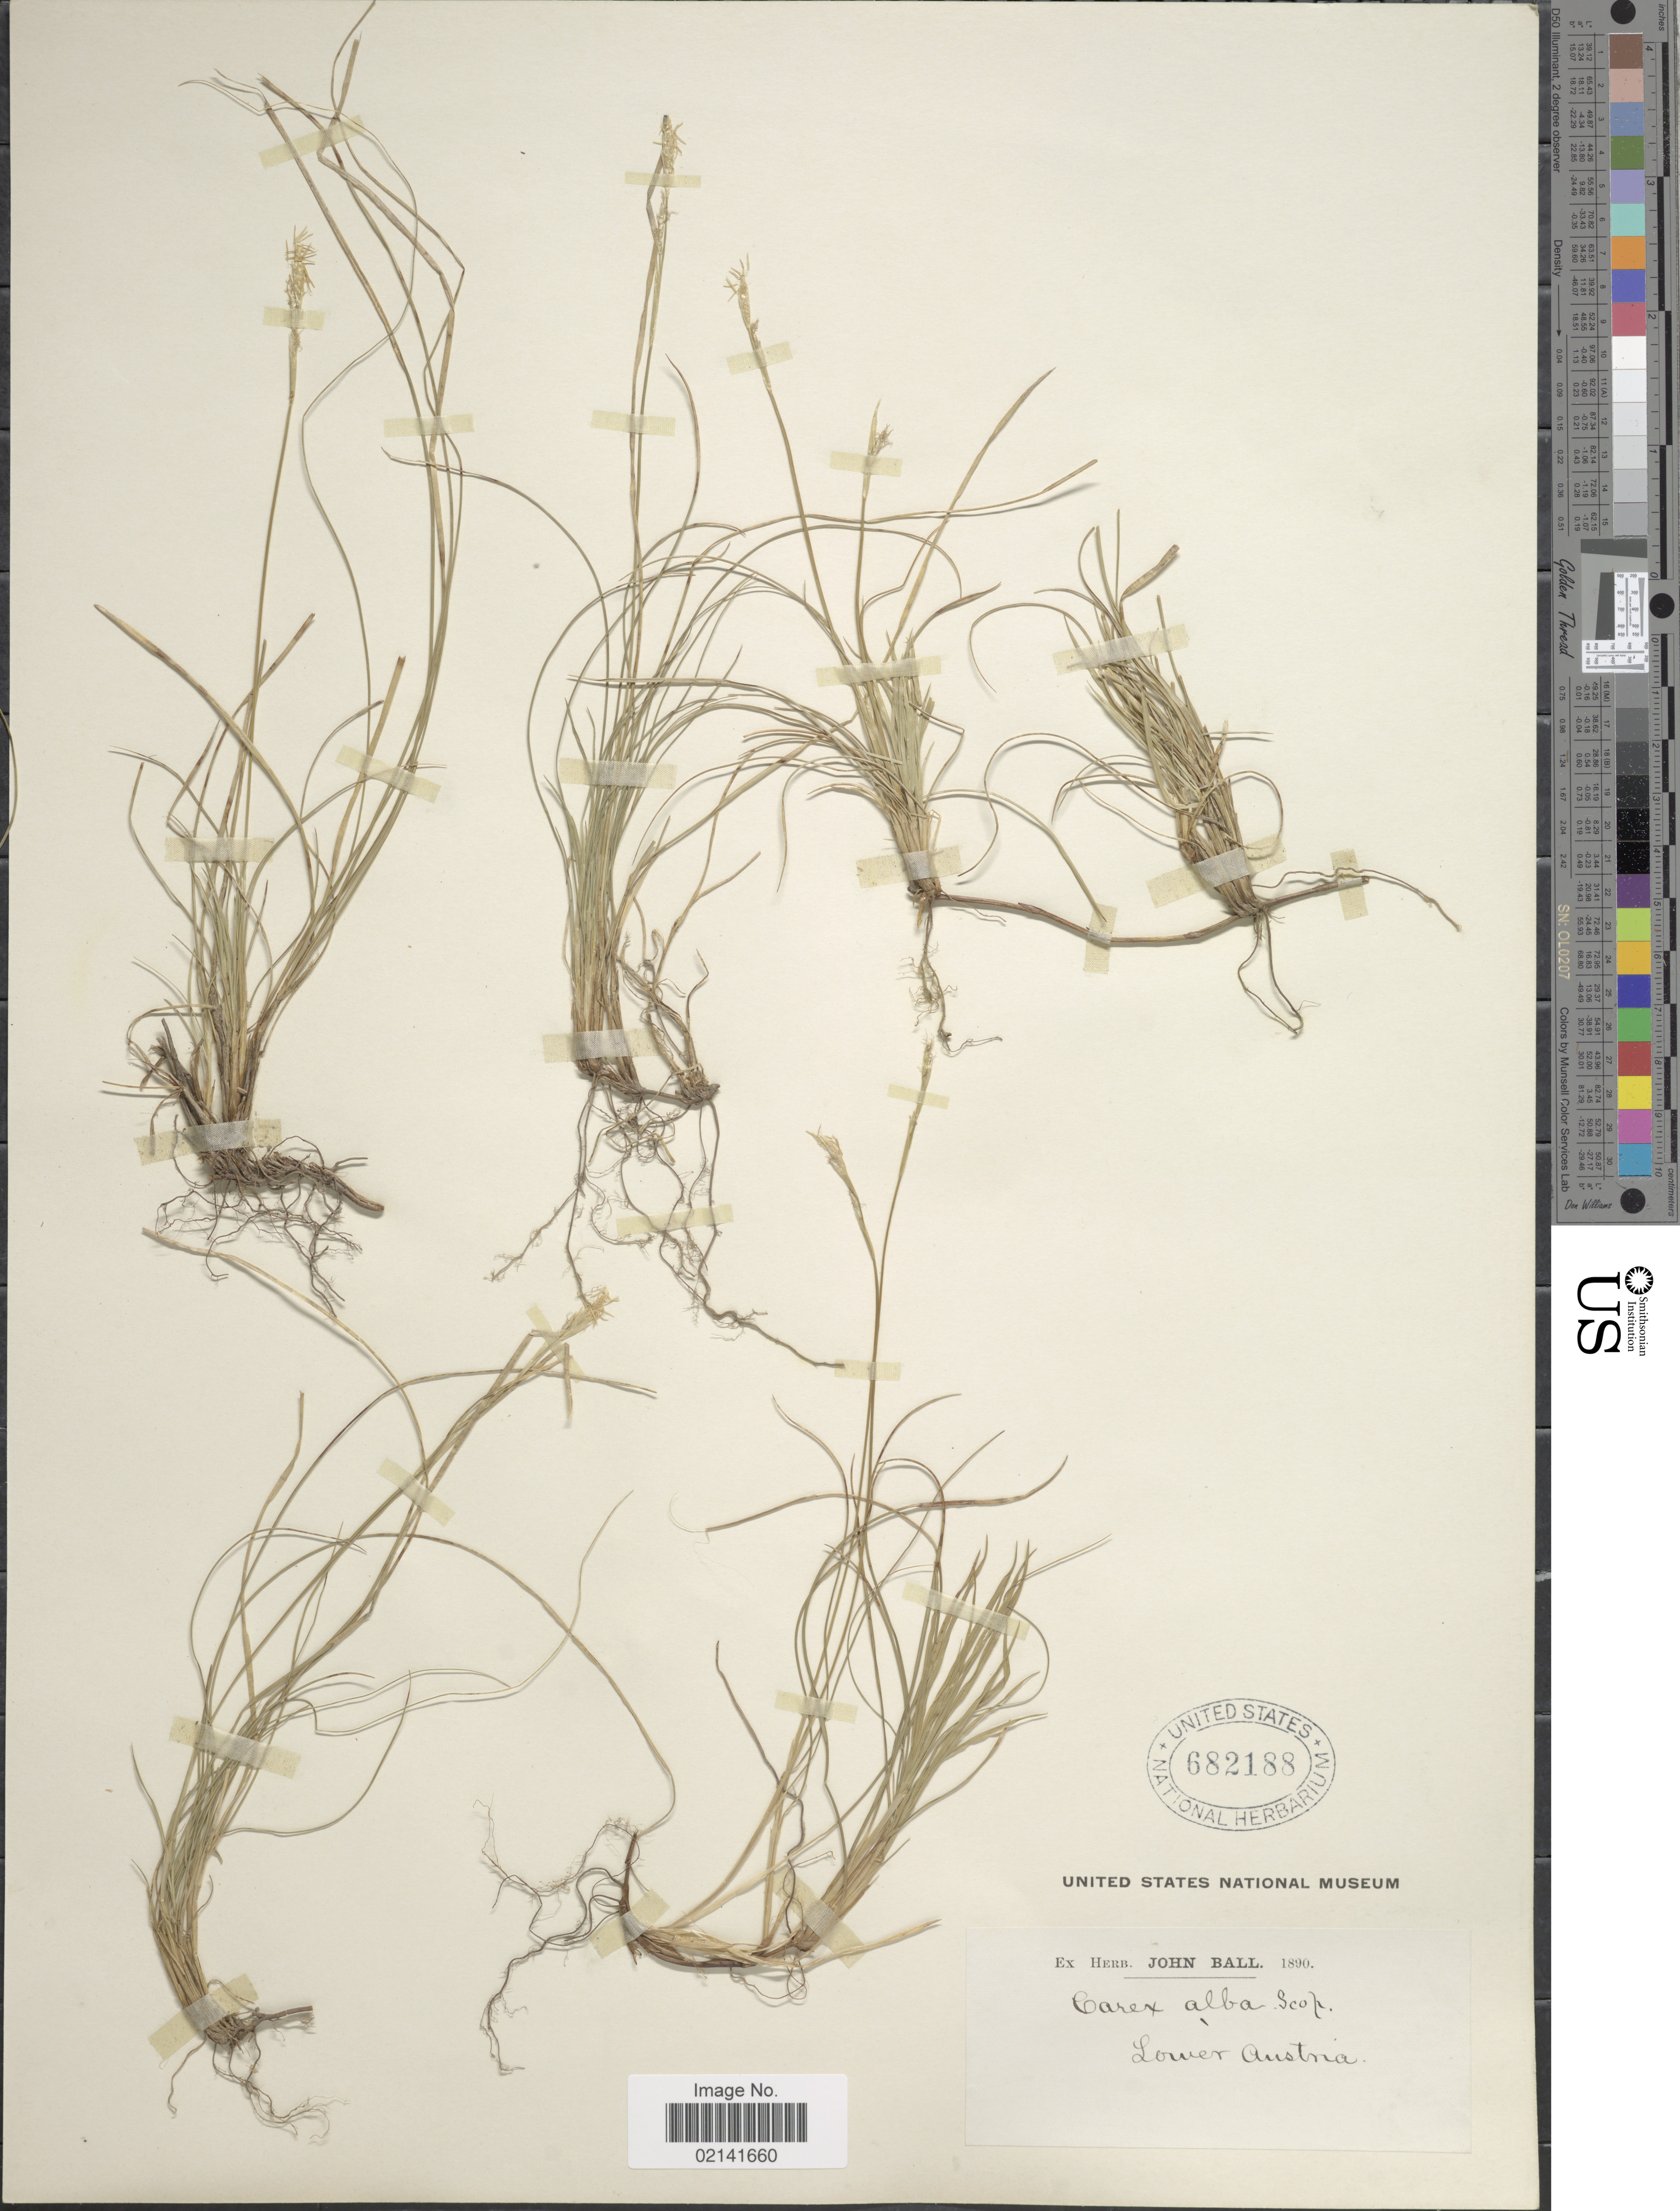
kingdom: Plantae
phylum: Tracheophyta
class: Liliopsida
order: Poales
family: Cyperaceae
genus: Carex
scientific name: Carex alba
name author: Scop.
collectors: ex herb. John Ball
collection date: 1890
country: Austria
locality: Lower Austria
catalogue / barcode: US 682188